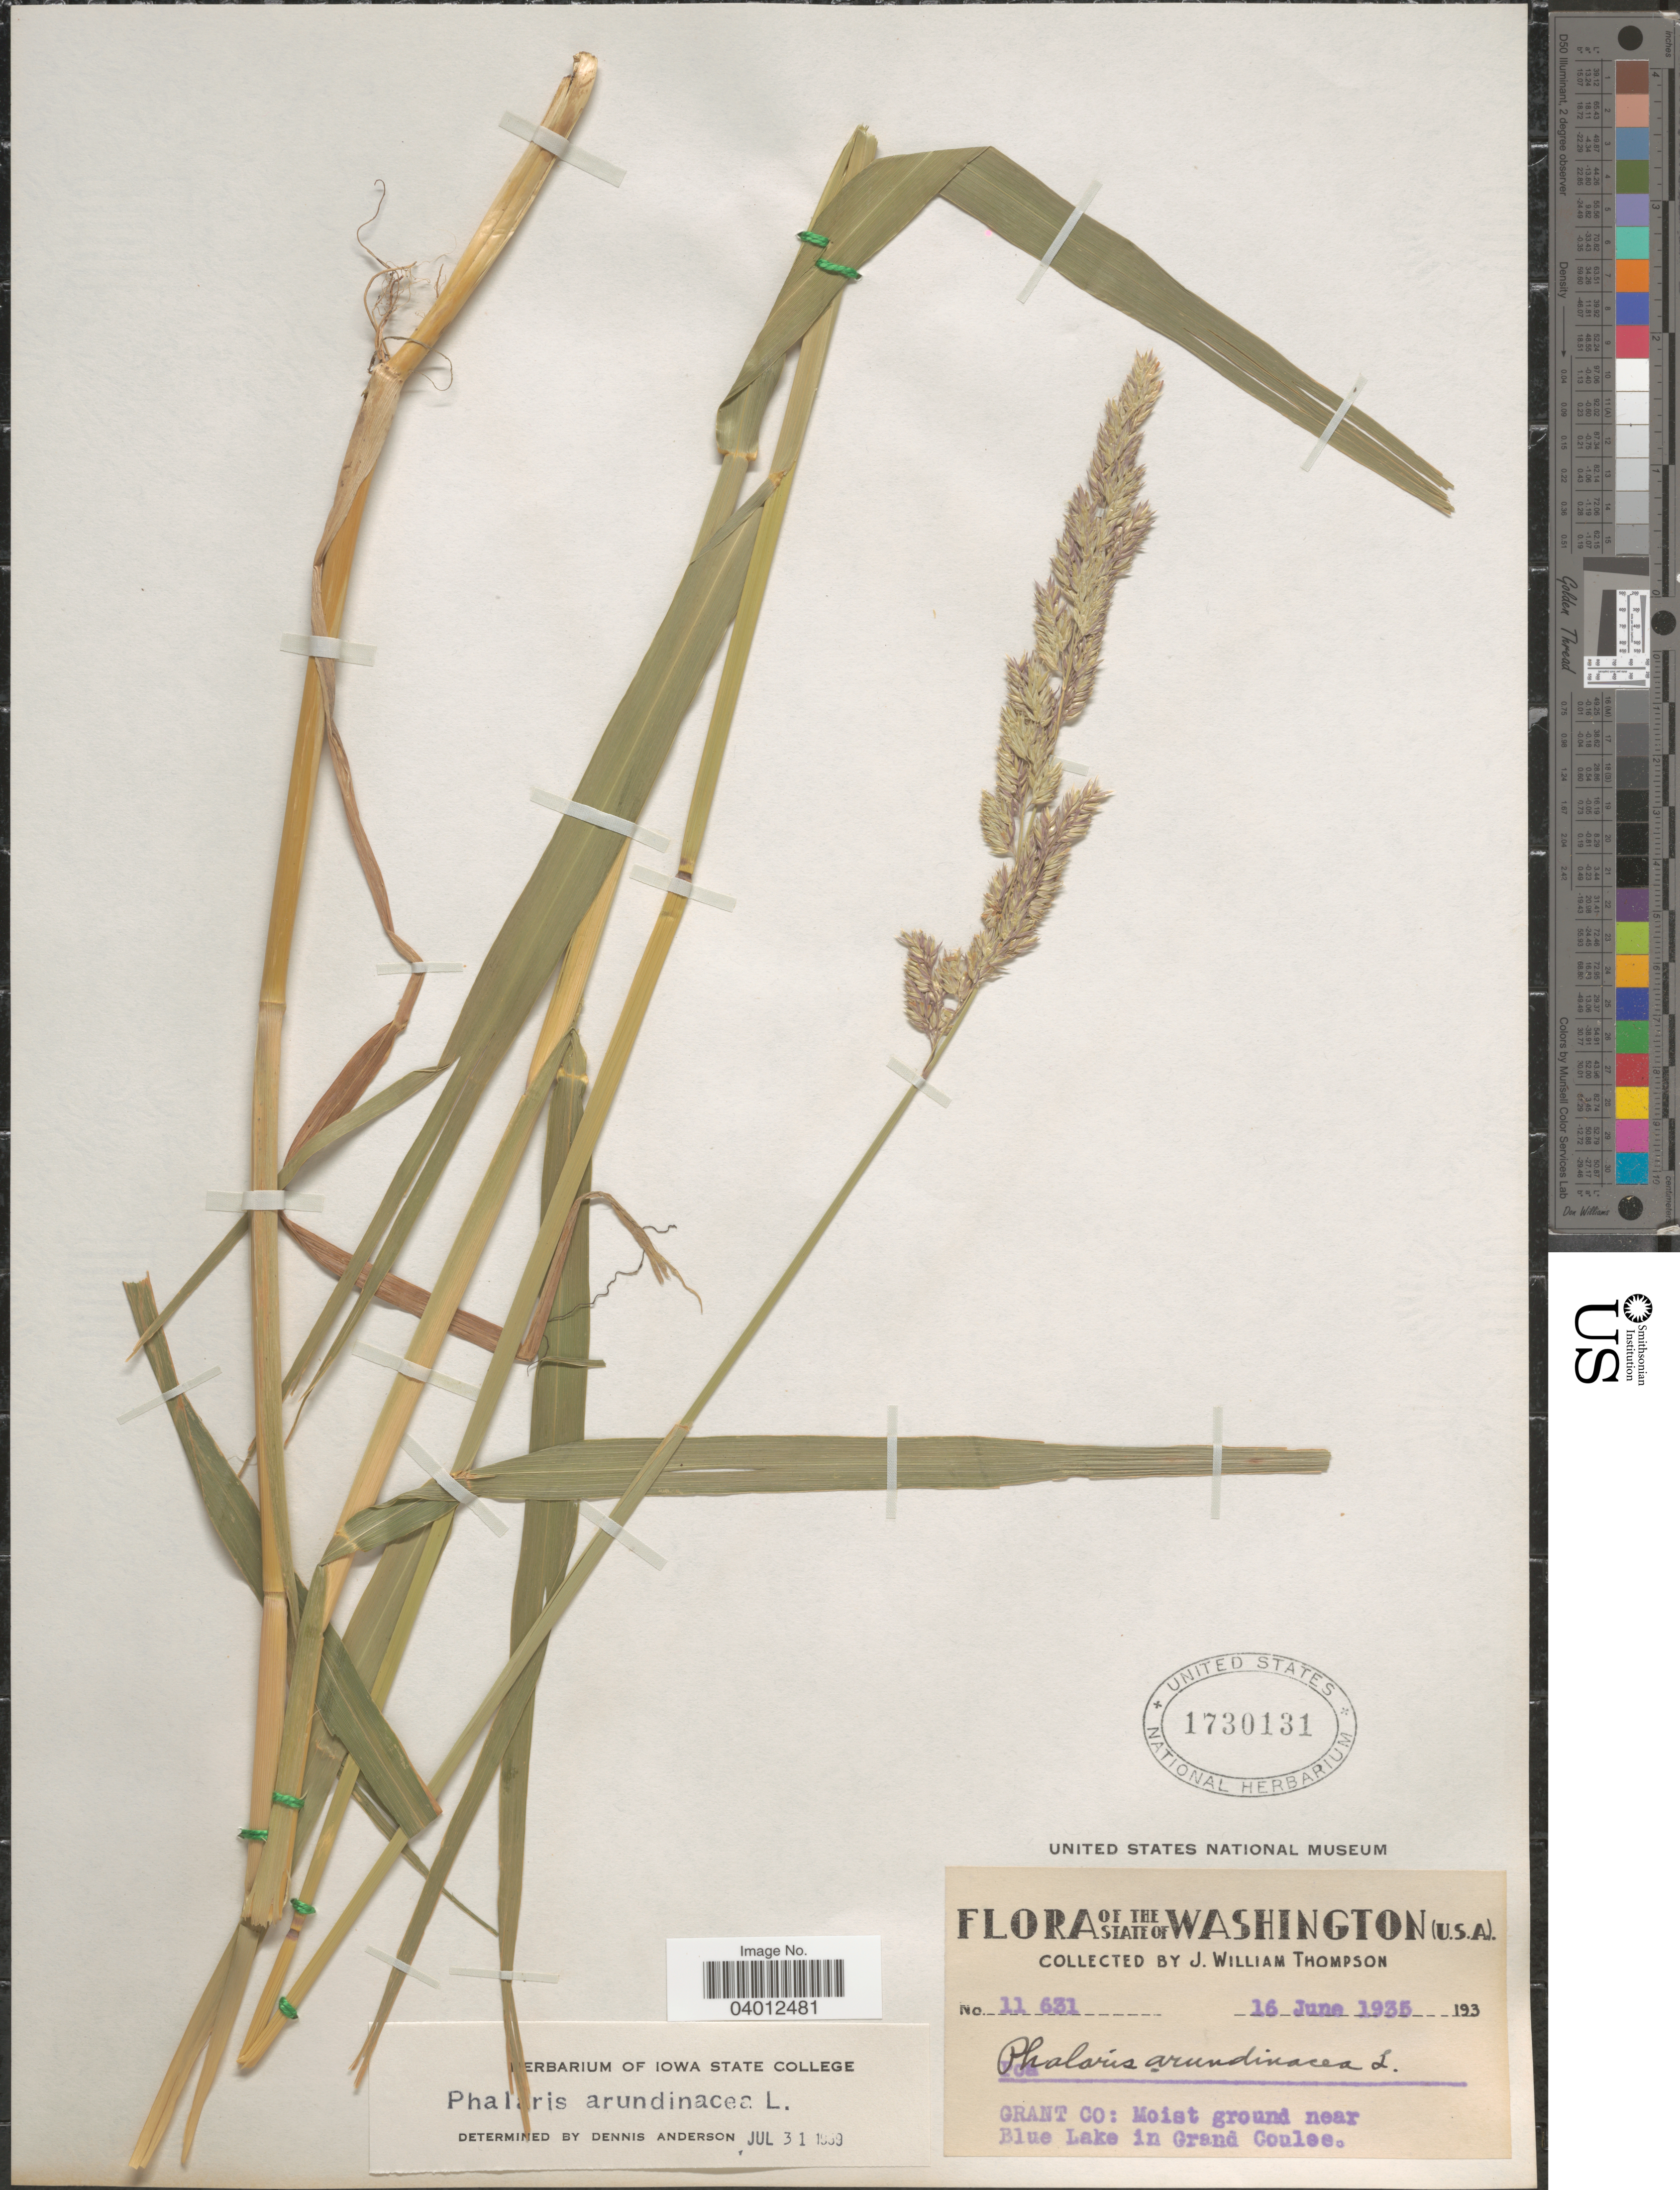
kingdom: Plantae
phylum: Tracheophyta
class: Liliopsida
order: Poales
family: Poaceae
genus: Phalaris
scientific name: Phalaris arundinacea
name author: L.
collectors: J. W. Thompson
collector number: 11631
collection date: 1935-06-16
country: United States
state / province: Washington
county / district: Grant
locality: Grant Co: Moist ground near Blue Lake in Grand Coulee.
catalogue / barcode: US 1730131